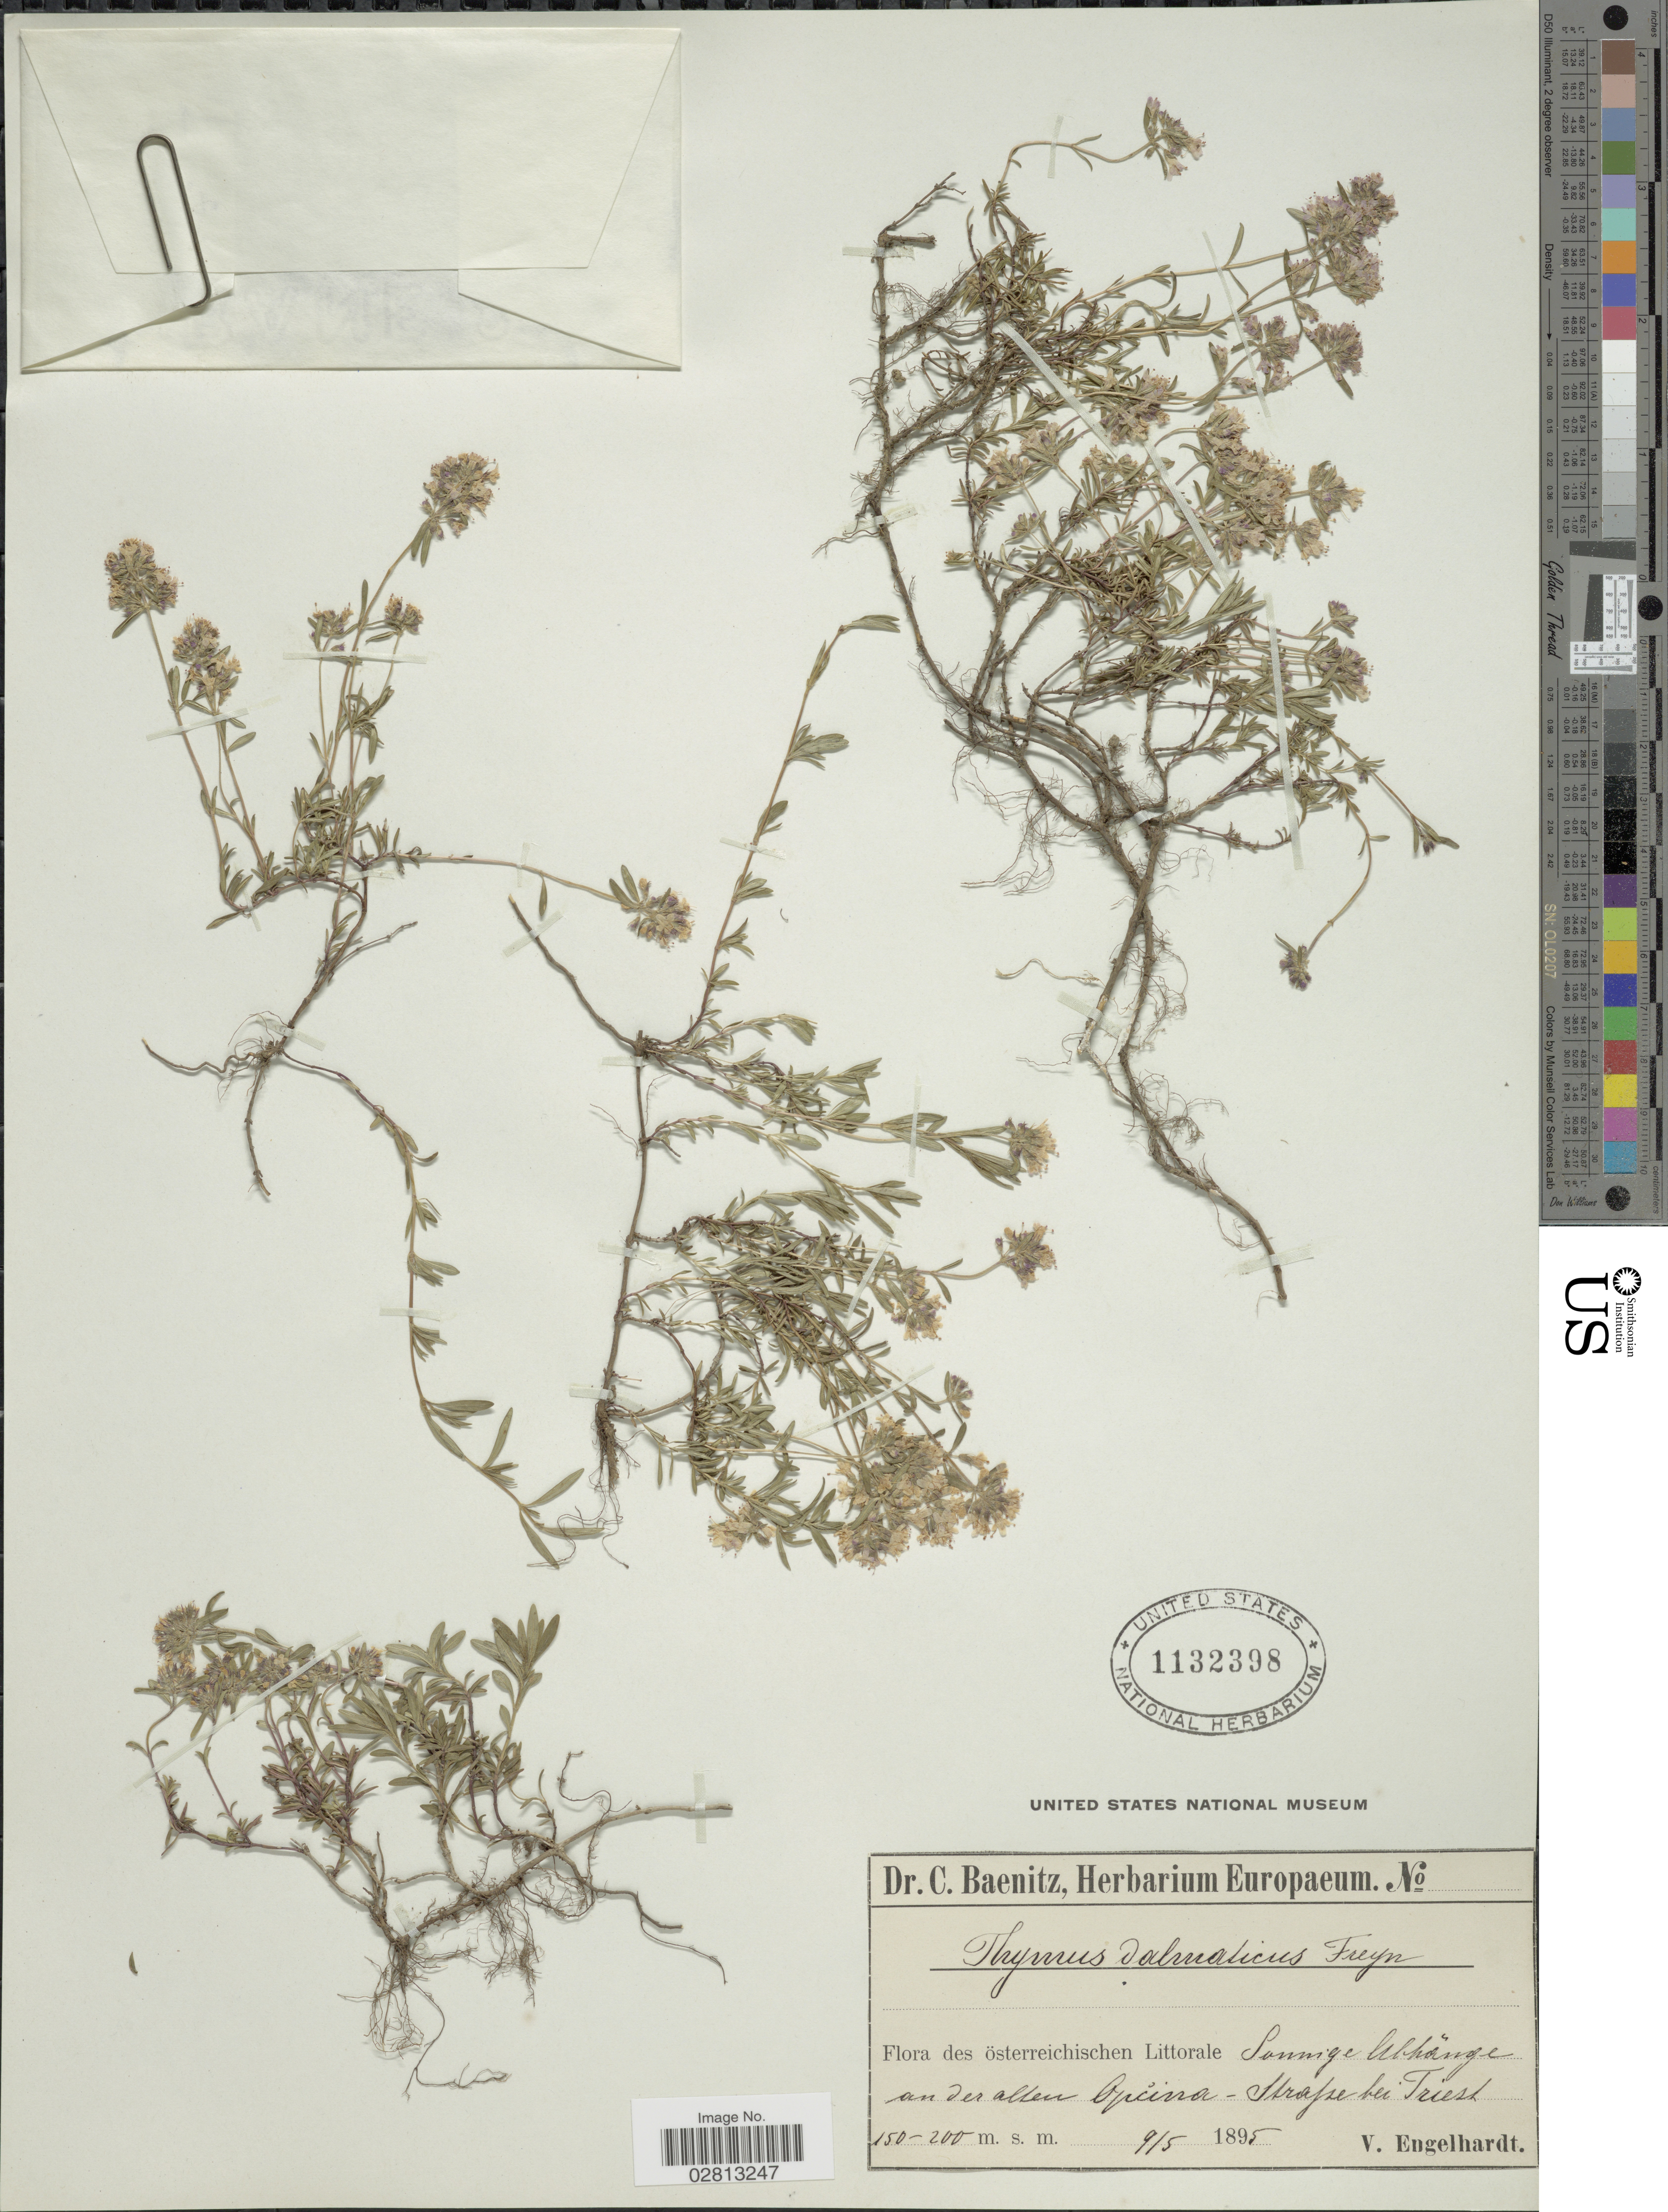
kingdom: Plantae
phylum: Tracheophyta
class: Magnoliopsida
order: Lamiales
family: Lamiaceae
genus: Thymus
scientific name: Thymus dalmaticus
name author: (Rchb. f.) Freyn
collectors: V. Engelhardt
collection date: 1895-05-09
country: Italy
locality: Österreichischen Littorale, Sonnige Abhange an der allen Opcina [interpreted]-Strasse bei Triest.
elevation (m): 150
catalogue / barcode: US 1132398